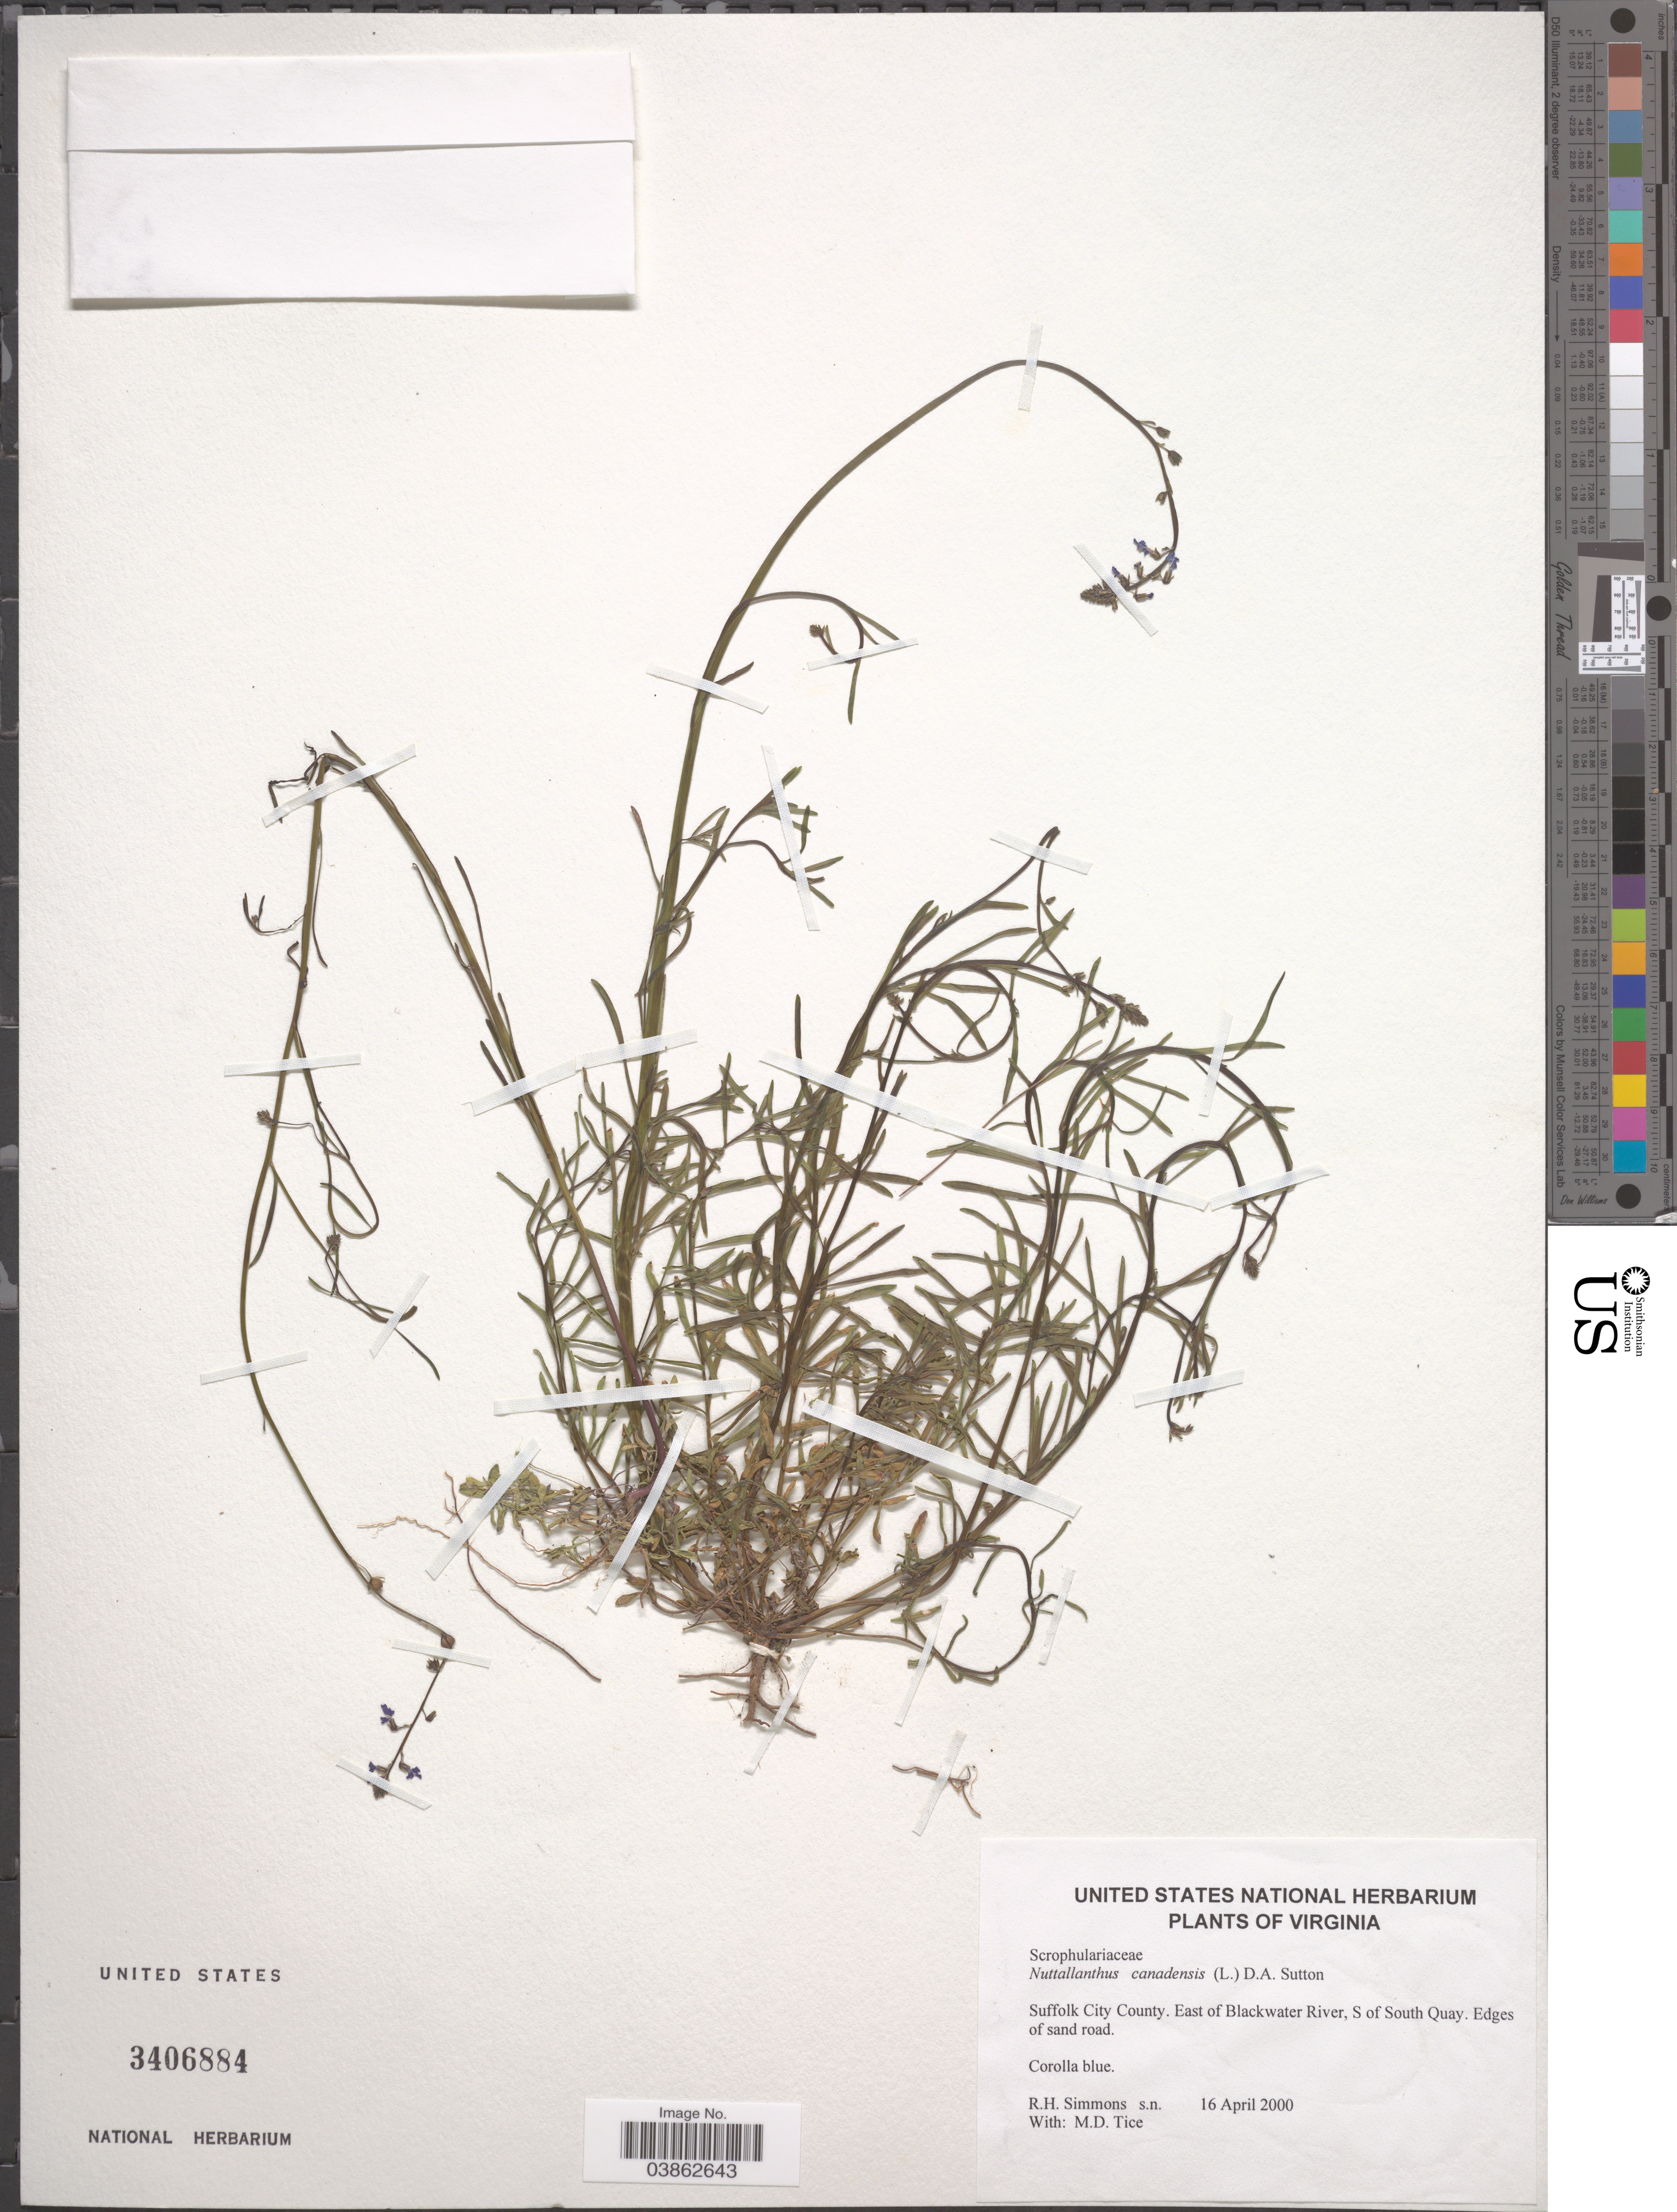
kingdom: Plantae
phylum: Tracheophyta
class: Magnoliopsida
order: Lamiales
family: Plantaginaceae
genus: Linaria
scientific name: Linaria canadensis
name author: (L.) Dum. Cours.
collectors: R. H. Simmons & M. Tice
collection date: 2000-04-16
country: United States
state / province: Virginia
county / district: City of Suffolk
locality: Suffolk City County. East of Blackwater River, S of South Quay.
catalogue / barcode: US 3406884